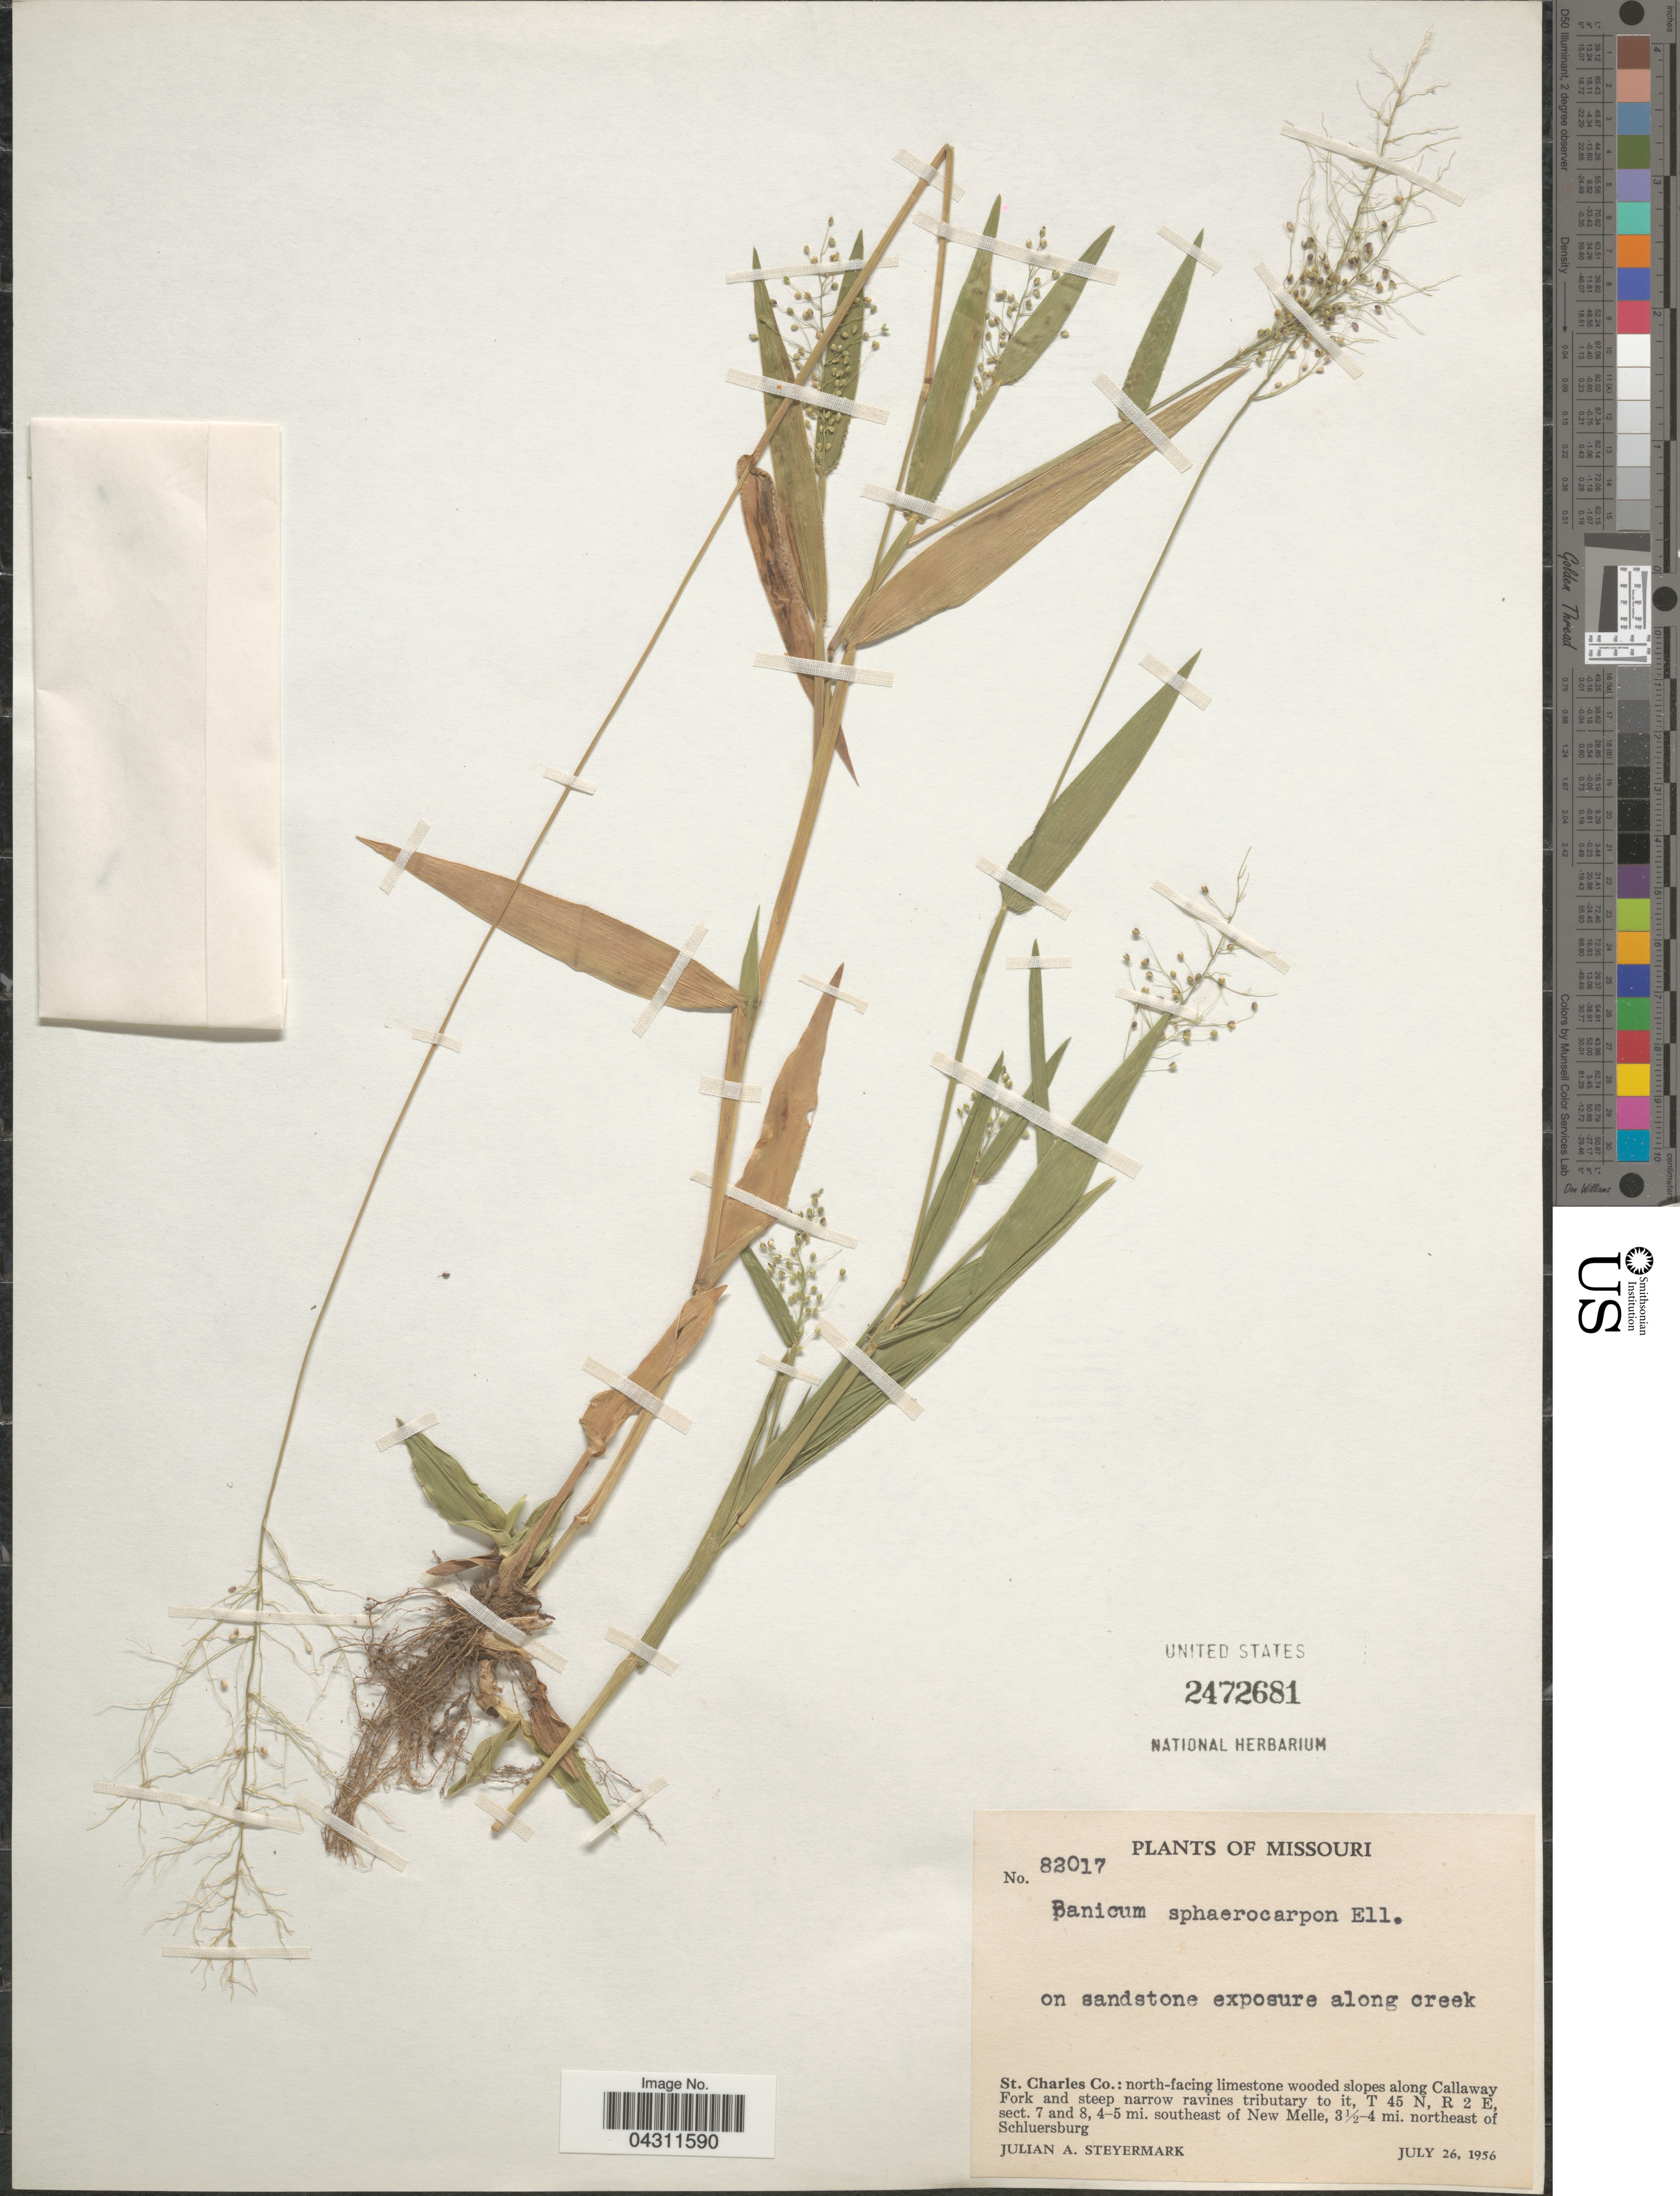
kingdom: Plantae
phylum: Tracheophyta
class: Liliopsida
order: Poales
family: Poaceae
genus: Dichanthelium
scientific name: Dichanthelium strigosum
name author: (Muhl. ex Elliott) Freckmann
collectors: J. Steyermark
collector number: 82017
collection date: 1956-07-26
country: United States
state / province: Missouri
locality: On sandstone exposure along creek. St. Charles Co.: north-facing limestone wooded slopes along Callaway Fork and steep narrow ravines tributary to it, T 45 N, R 2 E, sect. 7 and 8, 4-5 mi. southeast of New Melle, 3½-4 mi. northeast of Schluersburg,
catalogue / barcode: US 2472681